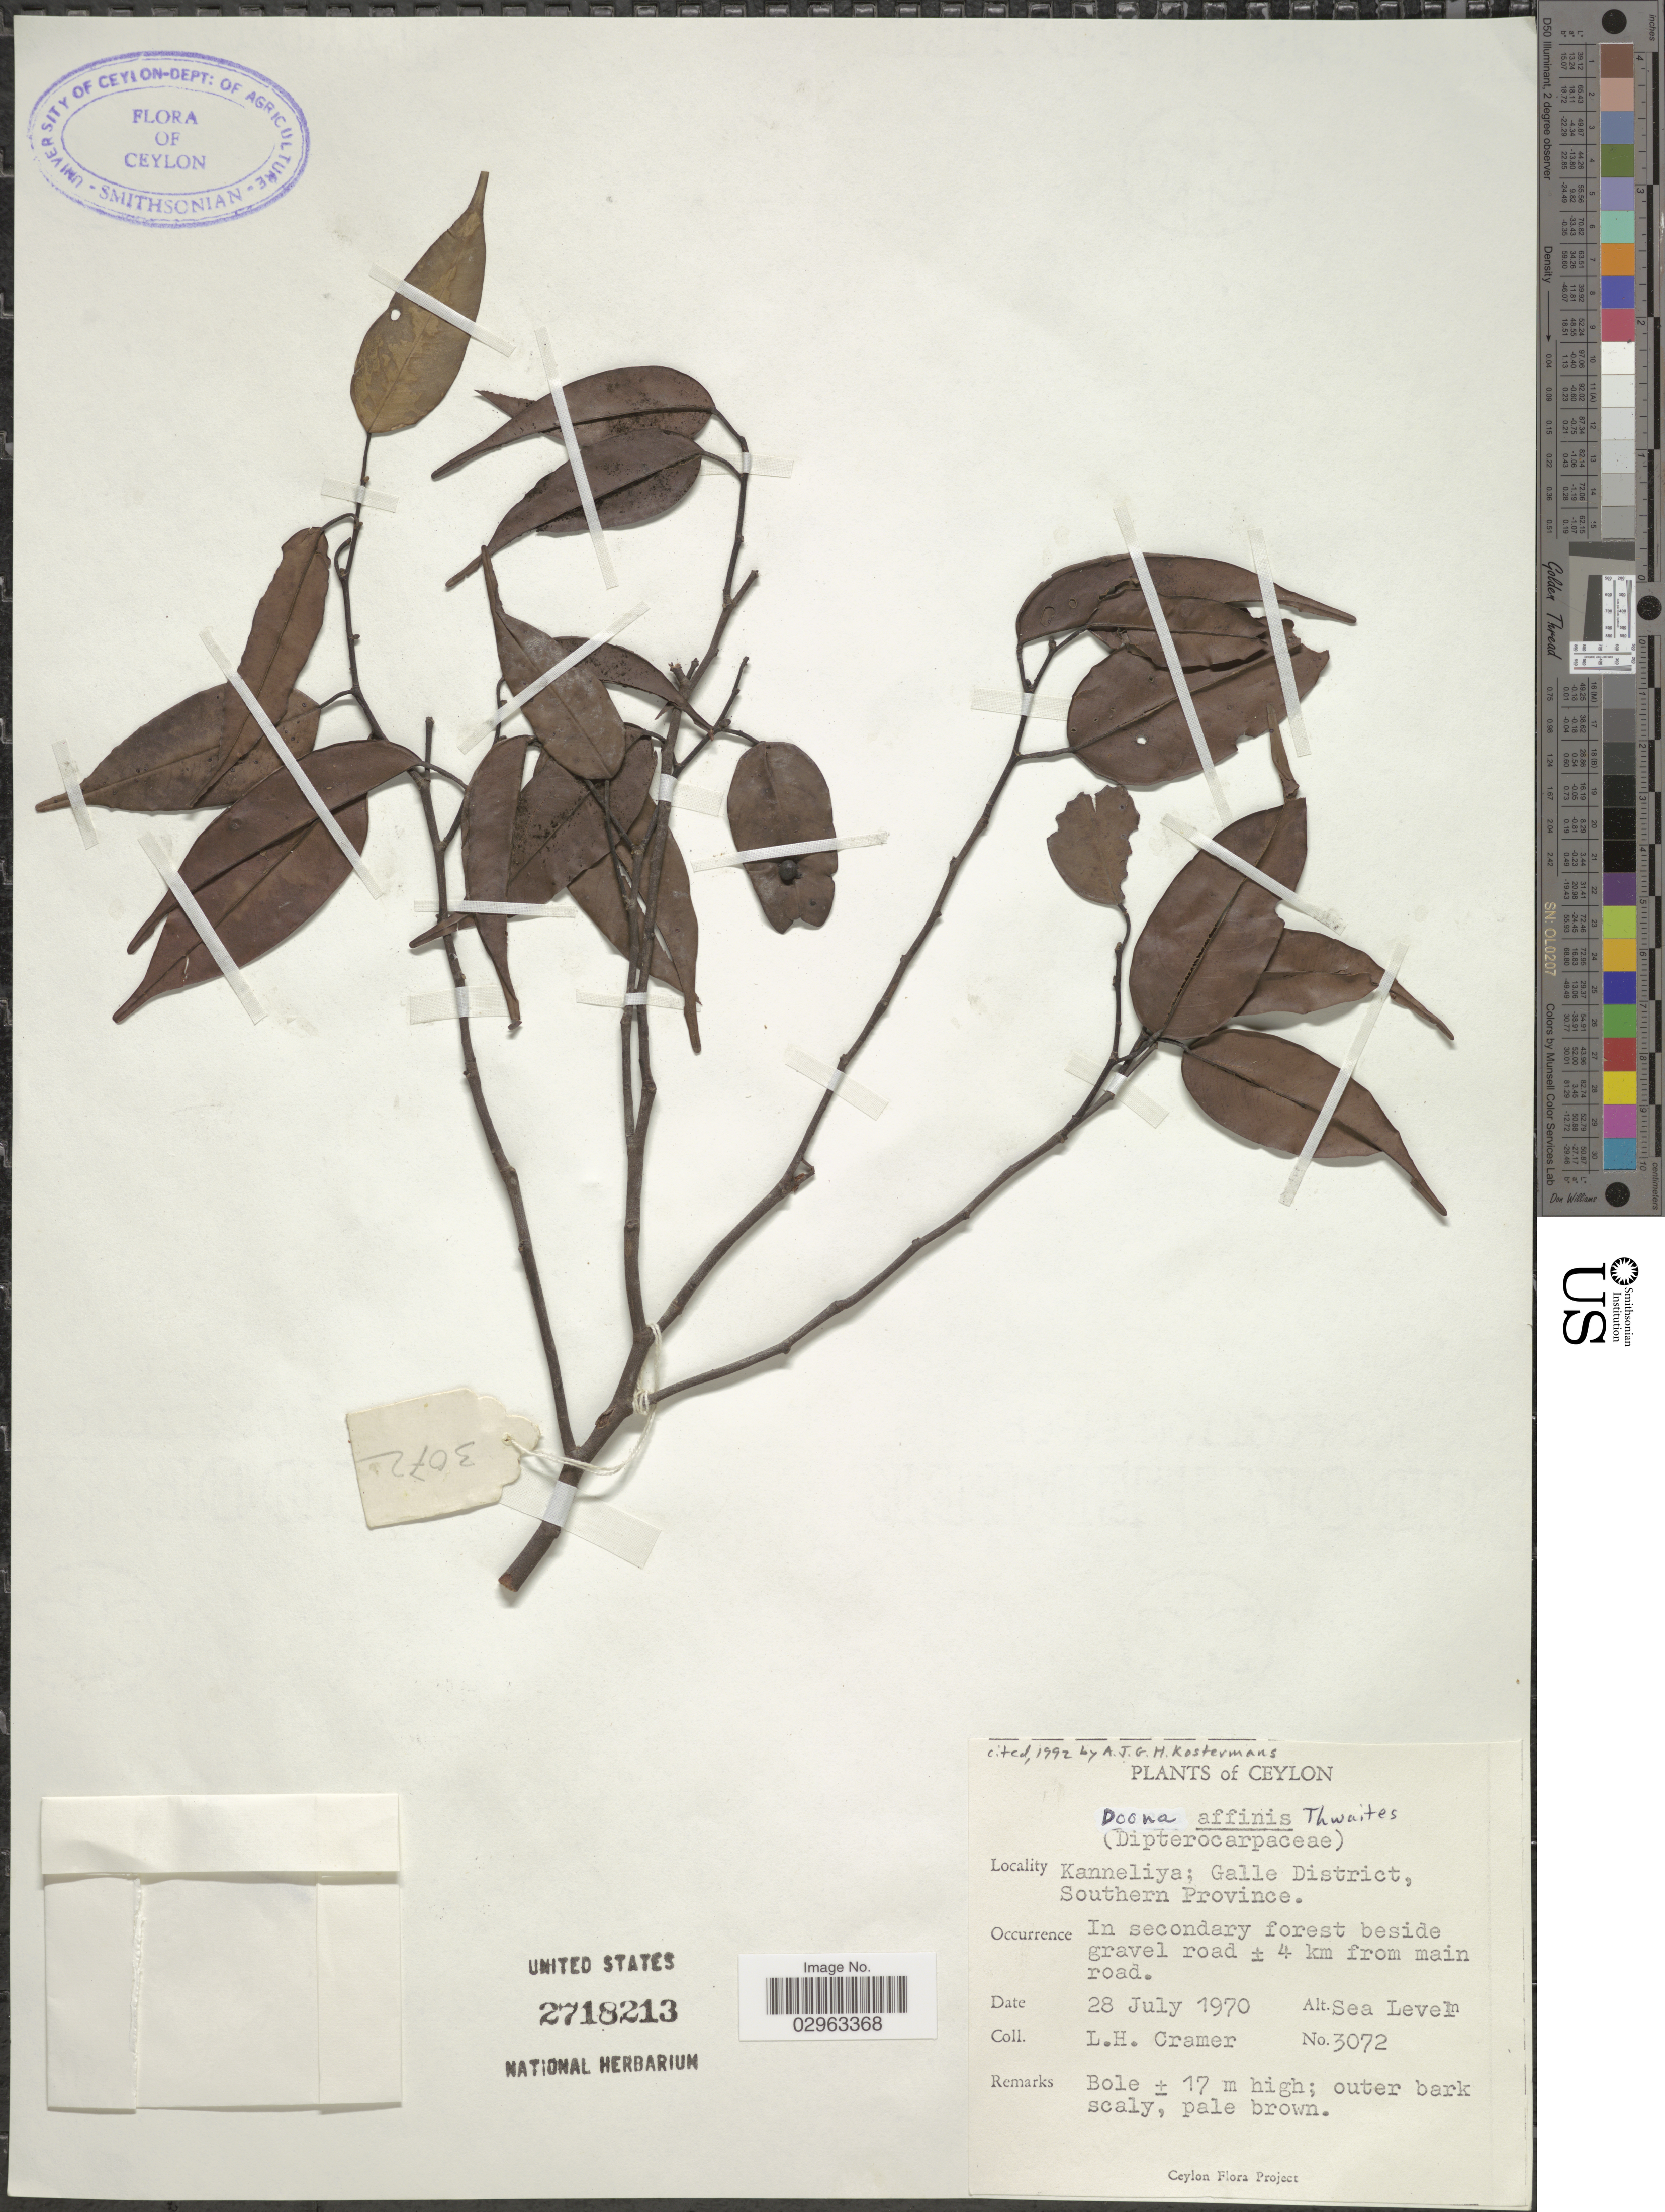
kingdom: Plantae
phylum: Tracheophyta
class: Magnoliopsida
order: Malvales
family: Dipterocarpaceae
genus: Doona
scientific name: Doona affinis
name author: Thwaites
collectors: L. H. Cramer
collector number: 3072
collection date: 1970-07-28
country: Sri Lanka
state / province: Southern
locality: Ceylon, Kanneliya; Galle District, Southern Province, In secondary forest beside gravel road ± 4 km from main road.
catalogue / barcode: US 2718213